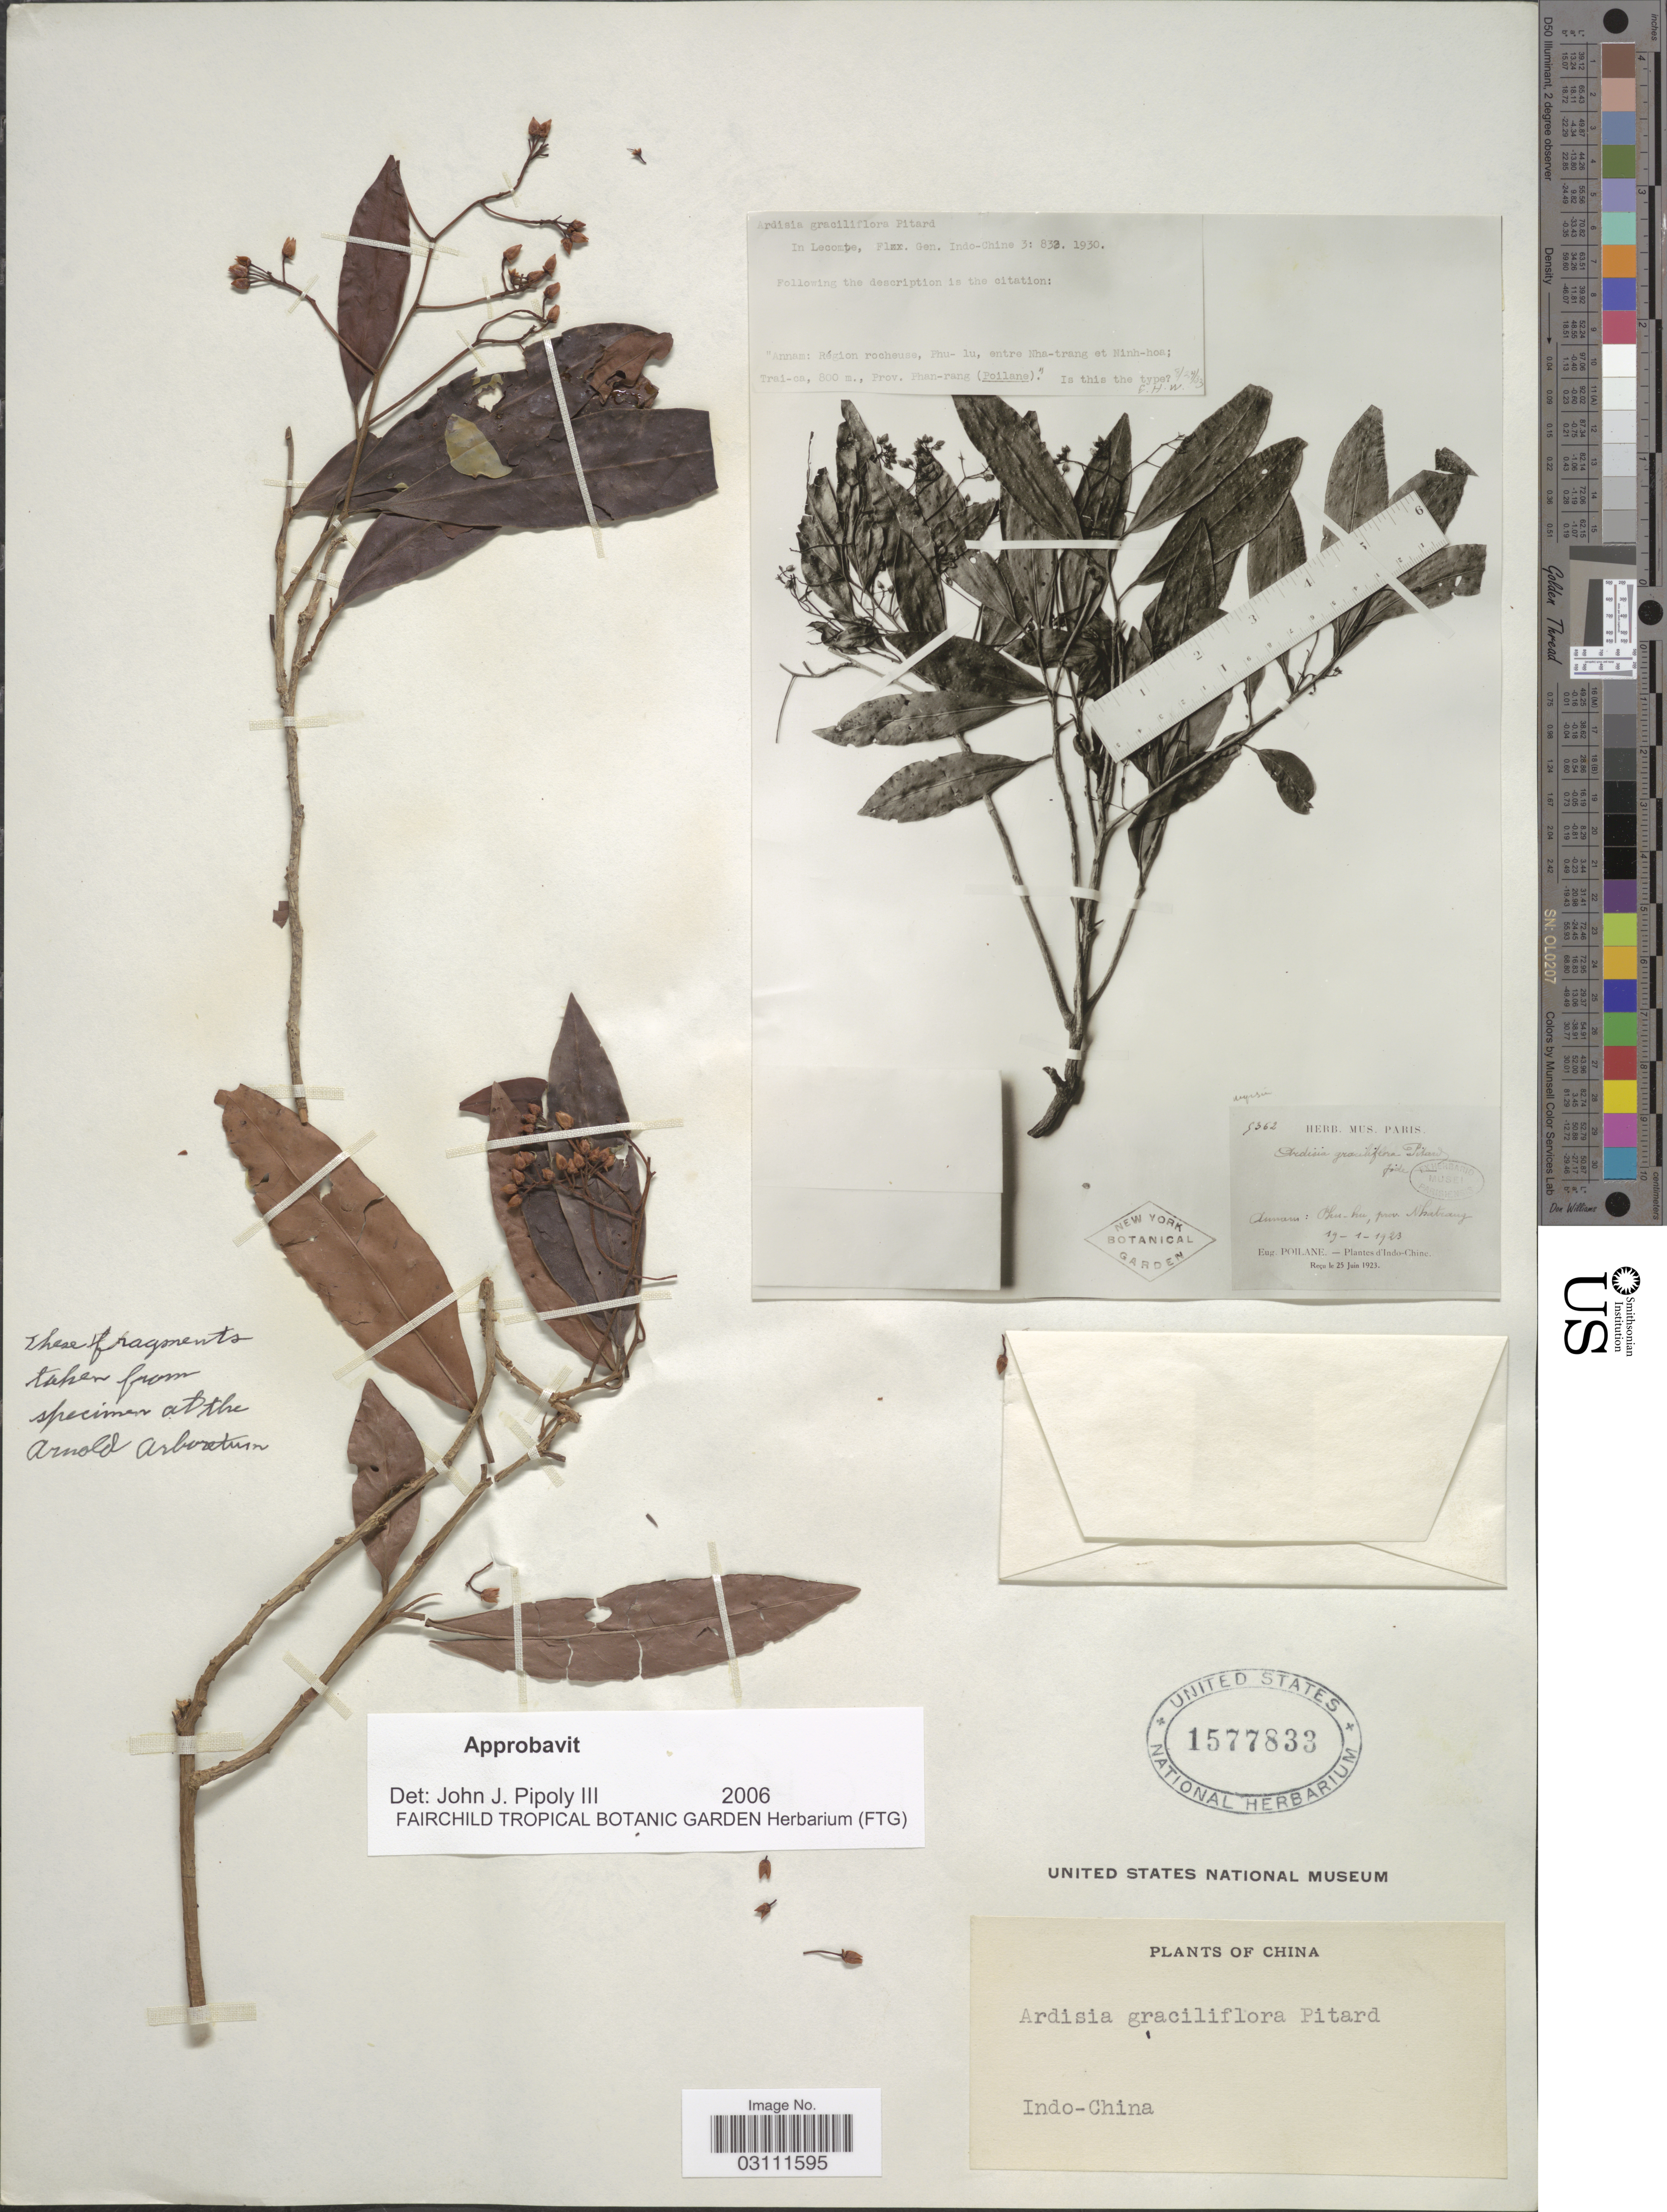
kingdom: Plantae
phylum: Tracheophyta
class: Magnoliopsida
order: Ericales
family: Primulaceae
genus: Ardisia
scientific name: Ardisia graciliflora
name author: Pit.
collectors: E. Poilane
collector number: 5362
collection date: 1923-01-19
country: Vietnam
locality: Annam: Phu-hu, prov. Nhatrang, d'Indo-Chine, Indo-China.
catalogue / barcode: US 1577833